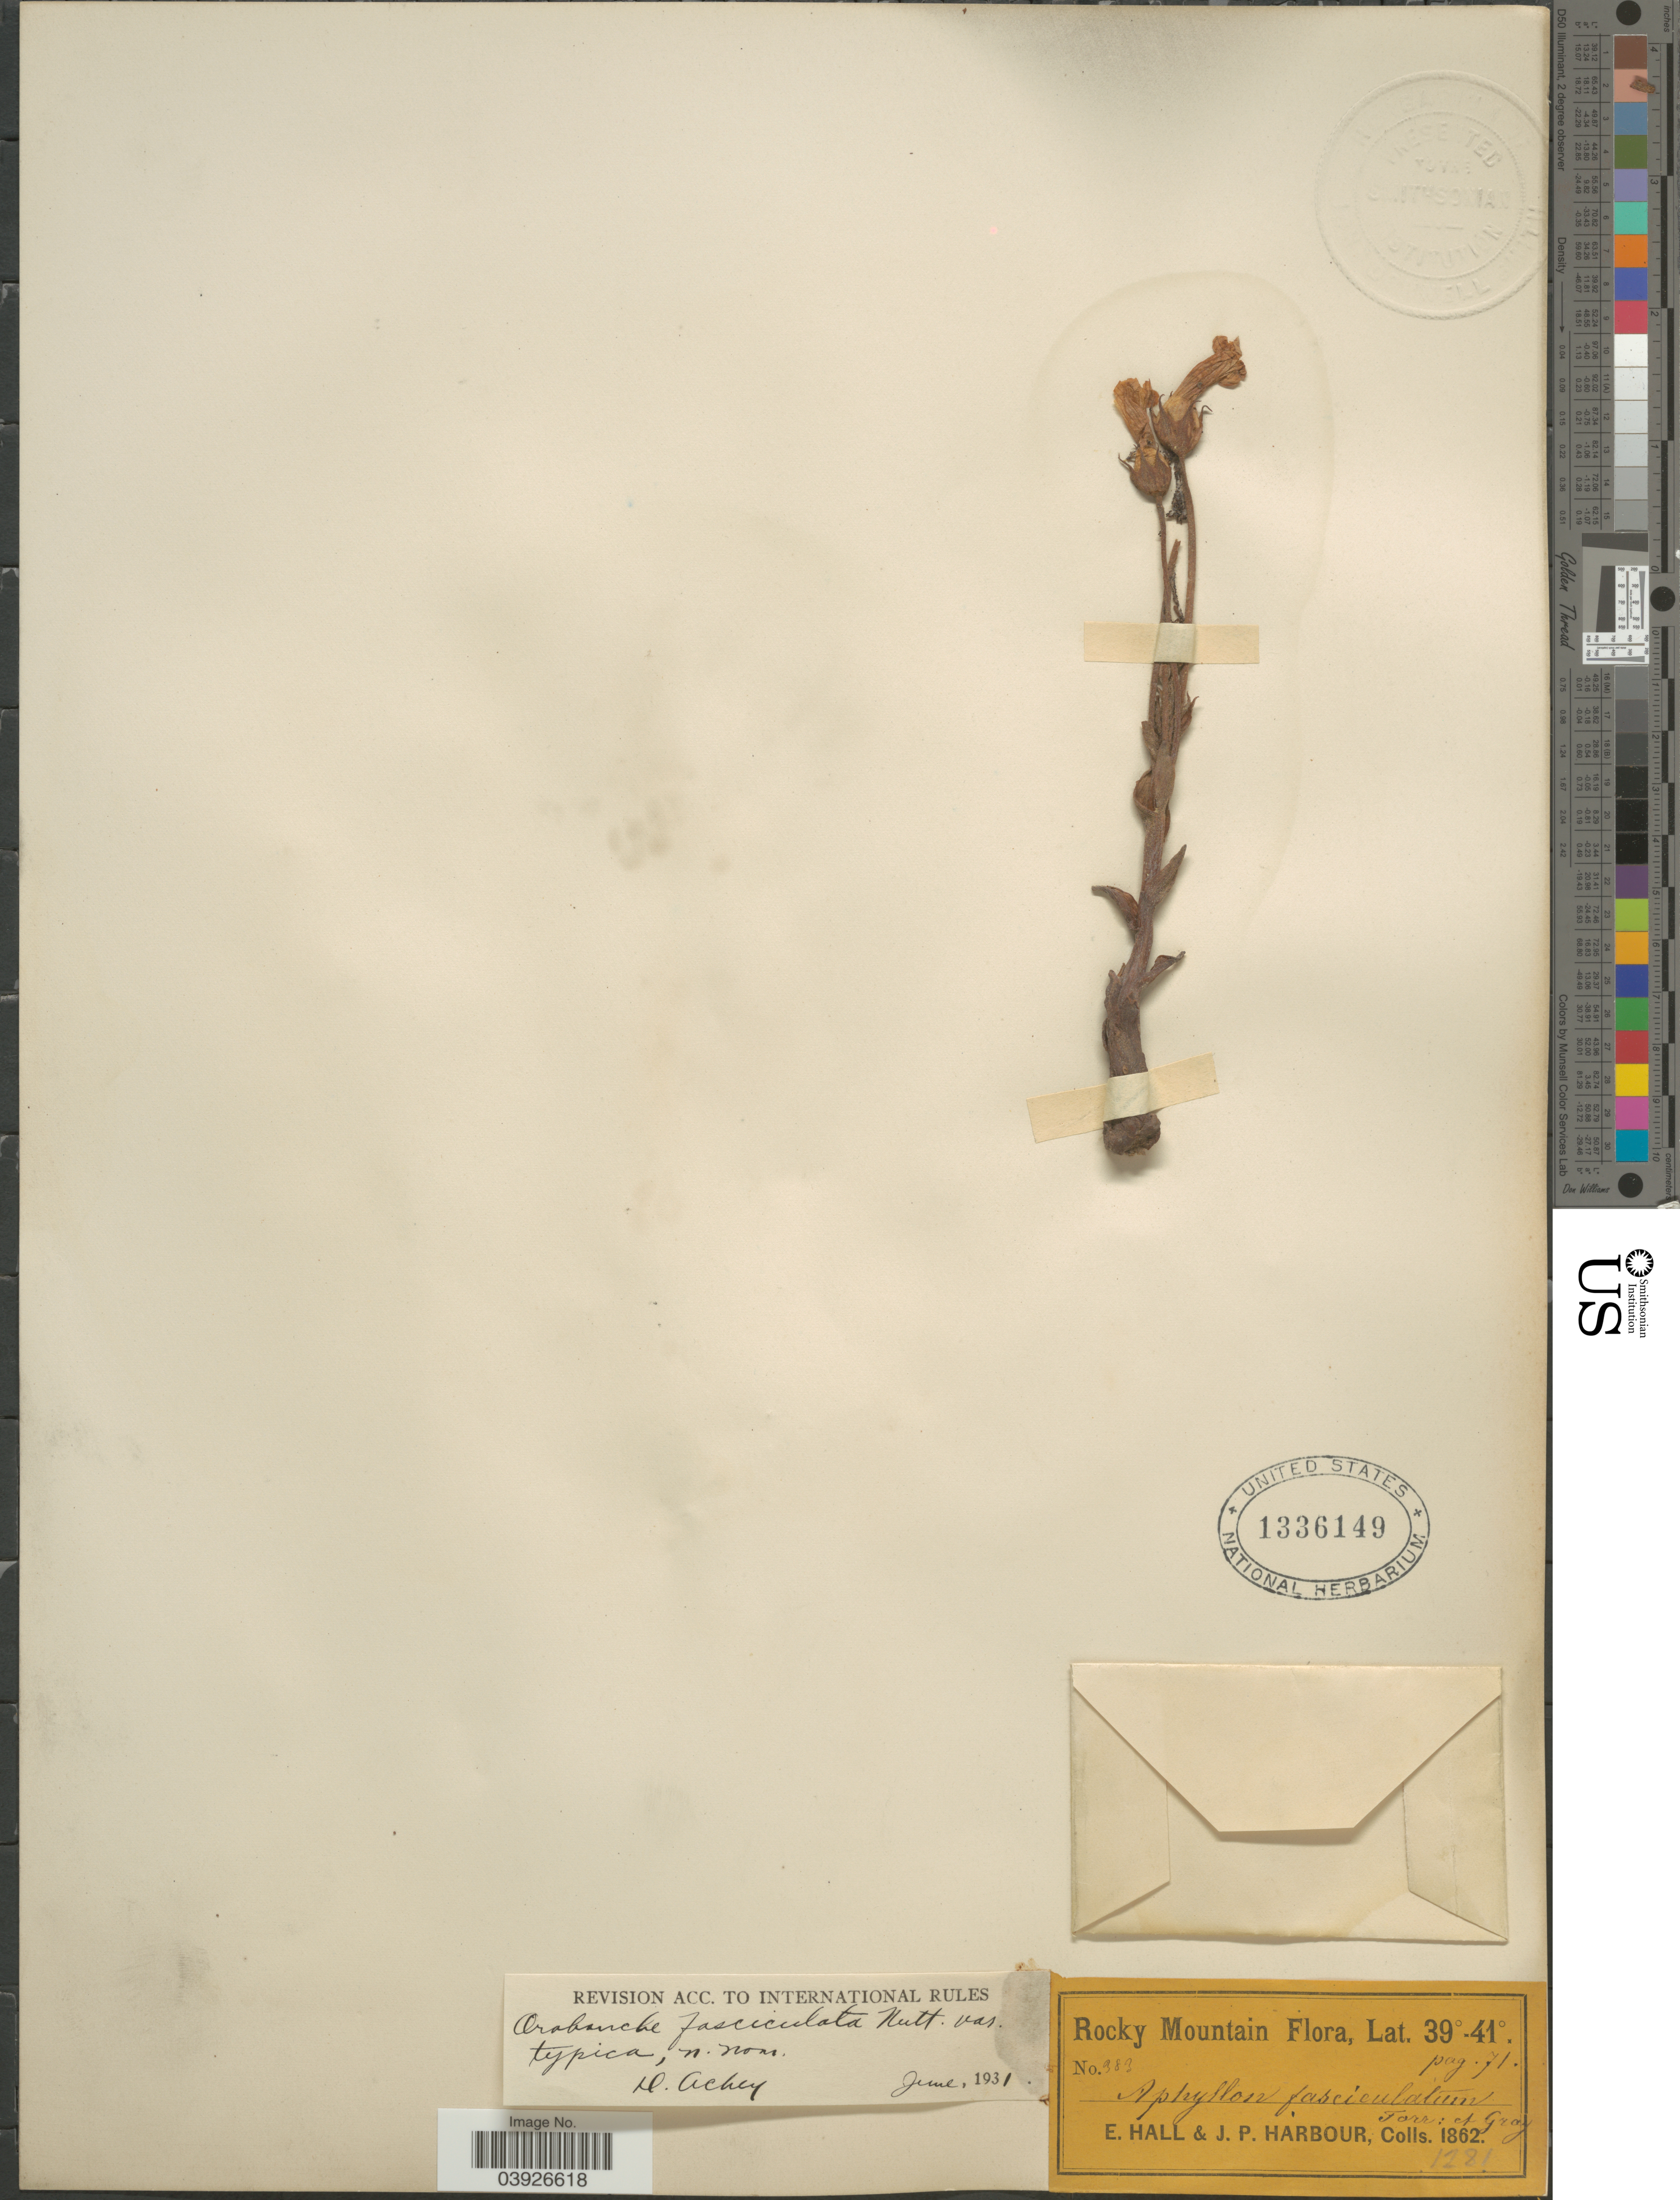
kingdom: Plantae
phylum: Tracheophyta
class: Magnoliopsida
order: Lamiales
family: Orobanchaceae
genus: Aphyllon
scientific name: Aphyllon fasciculatum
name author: (Nutt.) Torr. & A. Gray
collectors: E. Hall & J. Harbour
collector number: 383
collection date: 1862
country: United States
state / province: Colorado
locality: Rocky Mountain.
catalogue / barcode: US 1336149